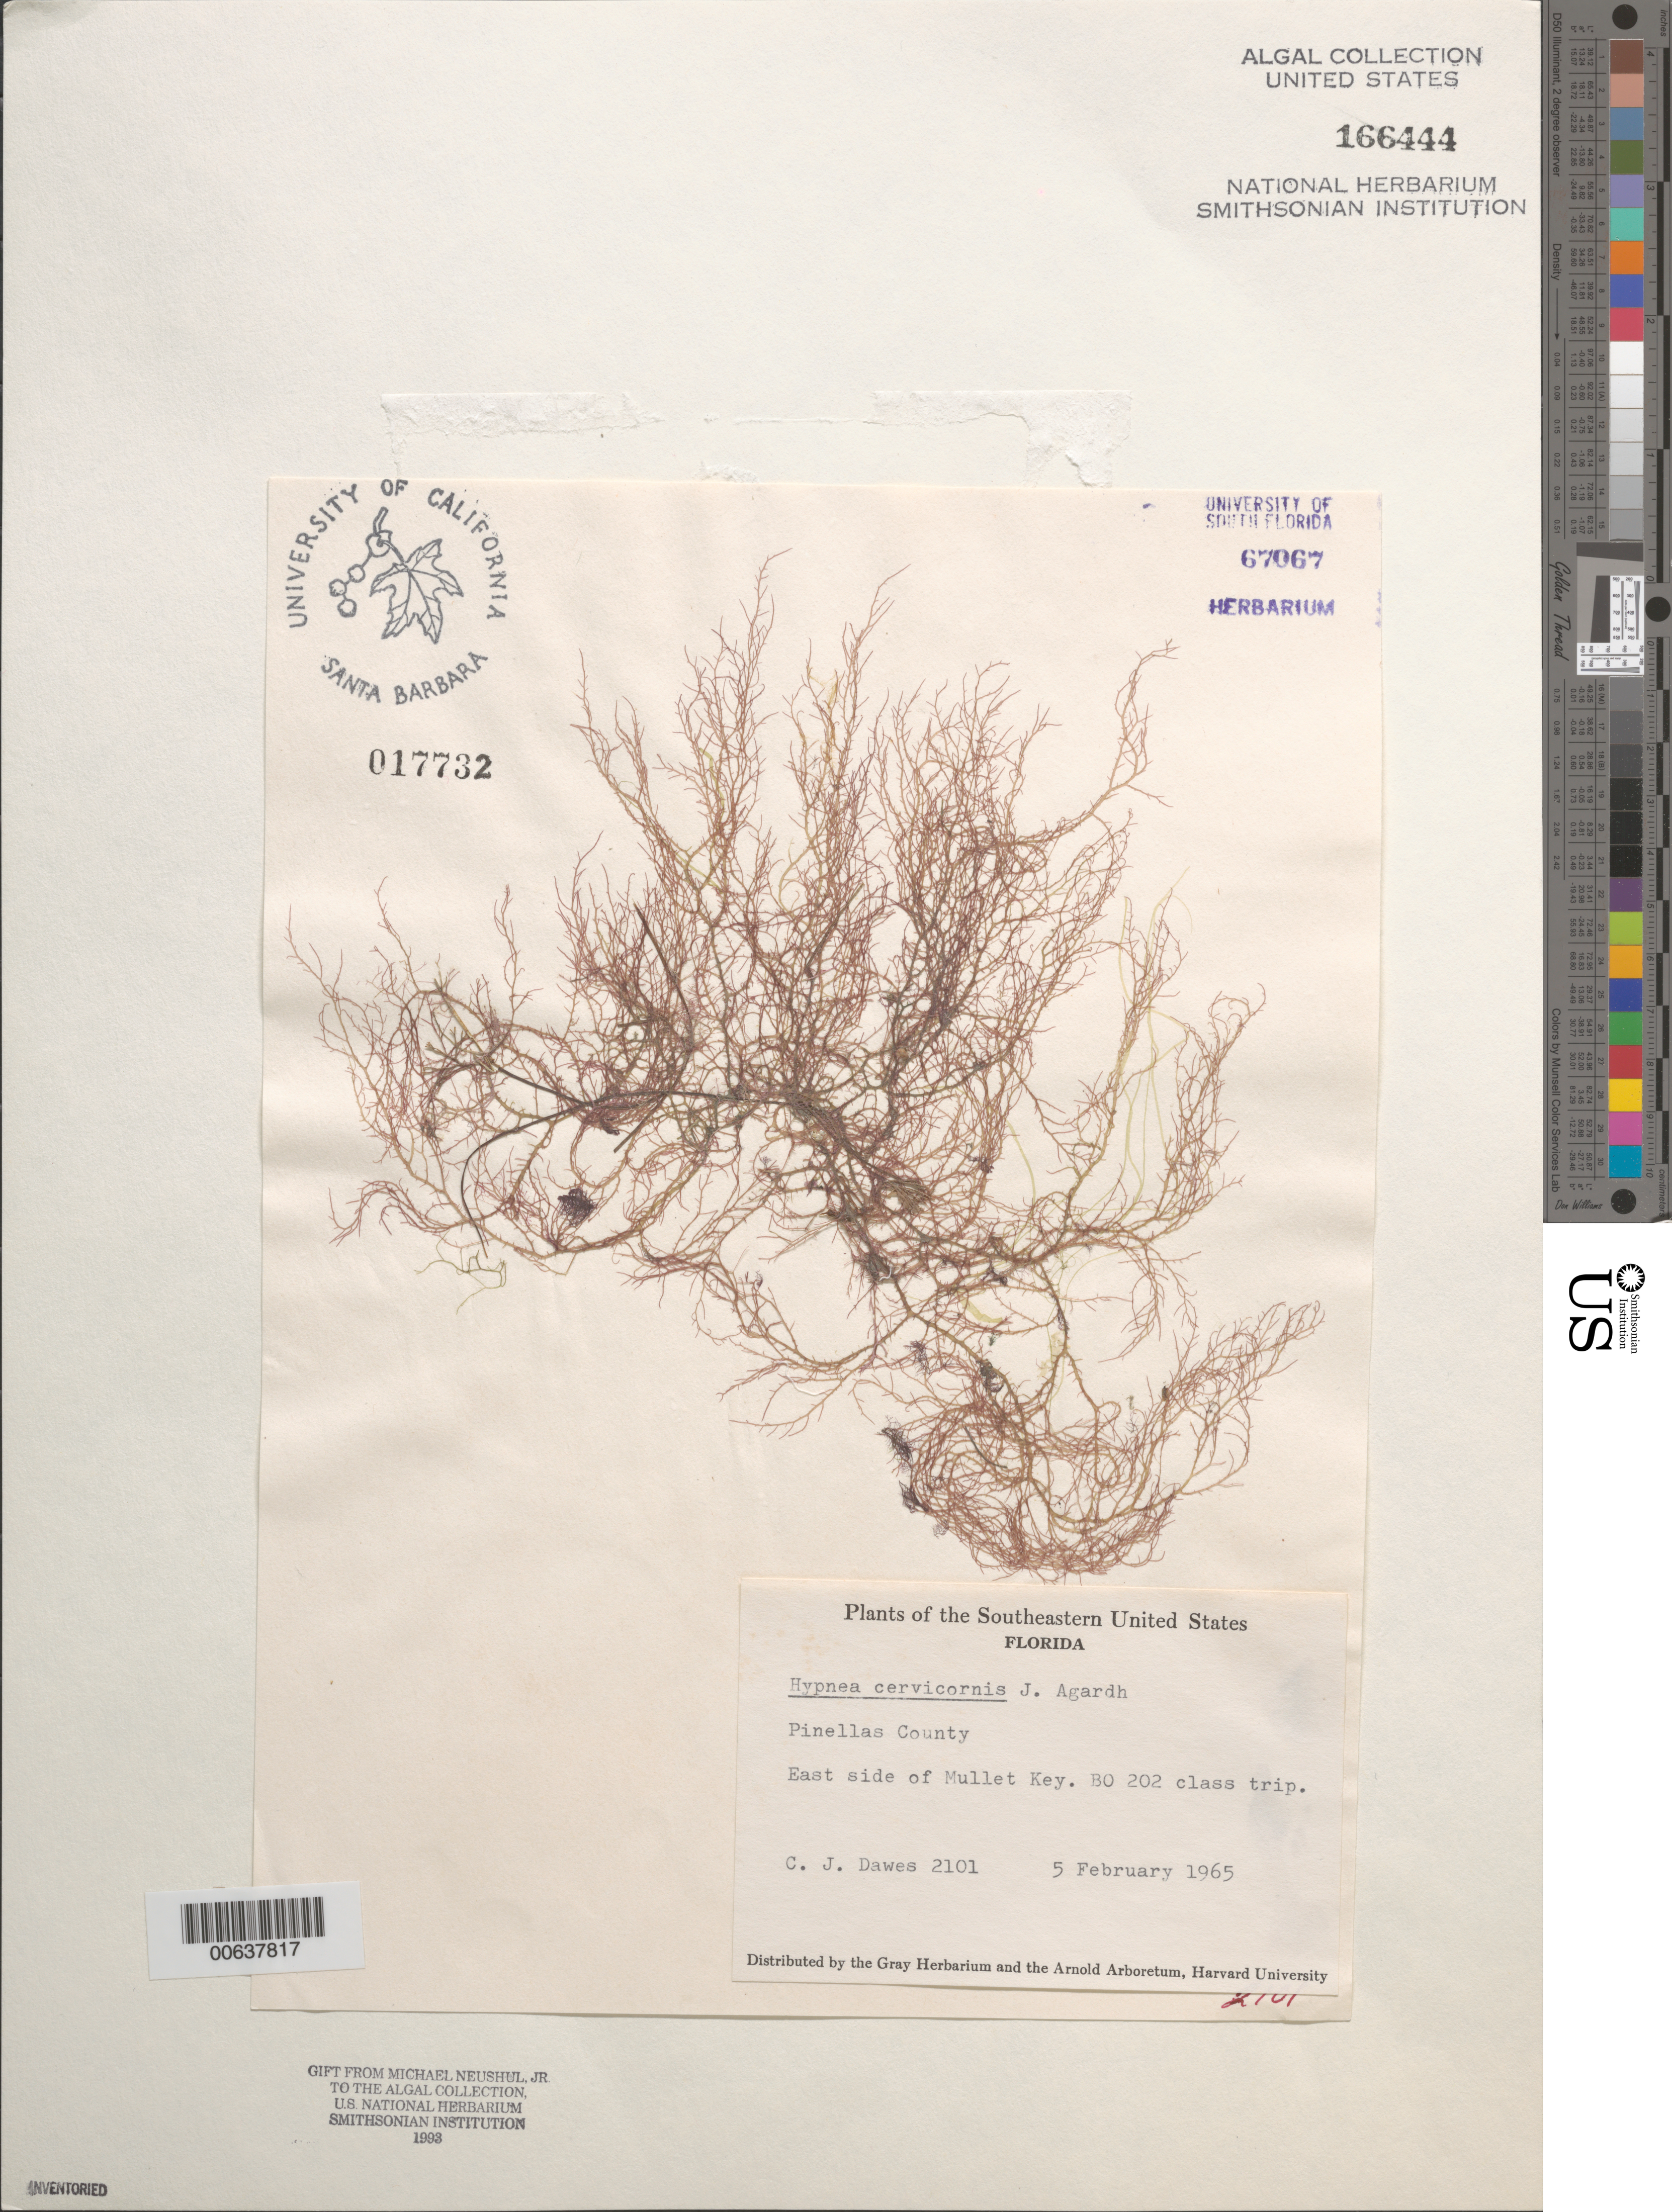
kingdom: Plantae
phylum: Rhodophyta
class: Florideophyceae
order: Gigartinales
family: Cystocloniaceae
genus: Hypnea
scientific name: Hypnea cervicornis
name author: J. Agardh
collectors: C. Dawes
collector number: CJD 2101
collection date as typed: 05 Feb 1965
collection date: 1965-02-05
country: United States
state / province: Florida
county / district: Pinellas County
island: Mullet Key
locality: Eastern side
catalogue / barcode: US 166444